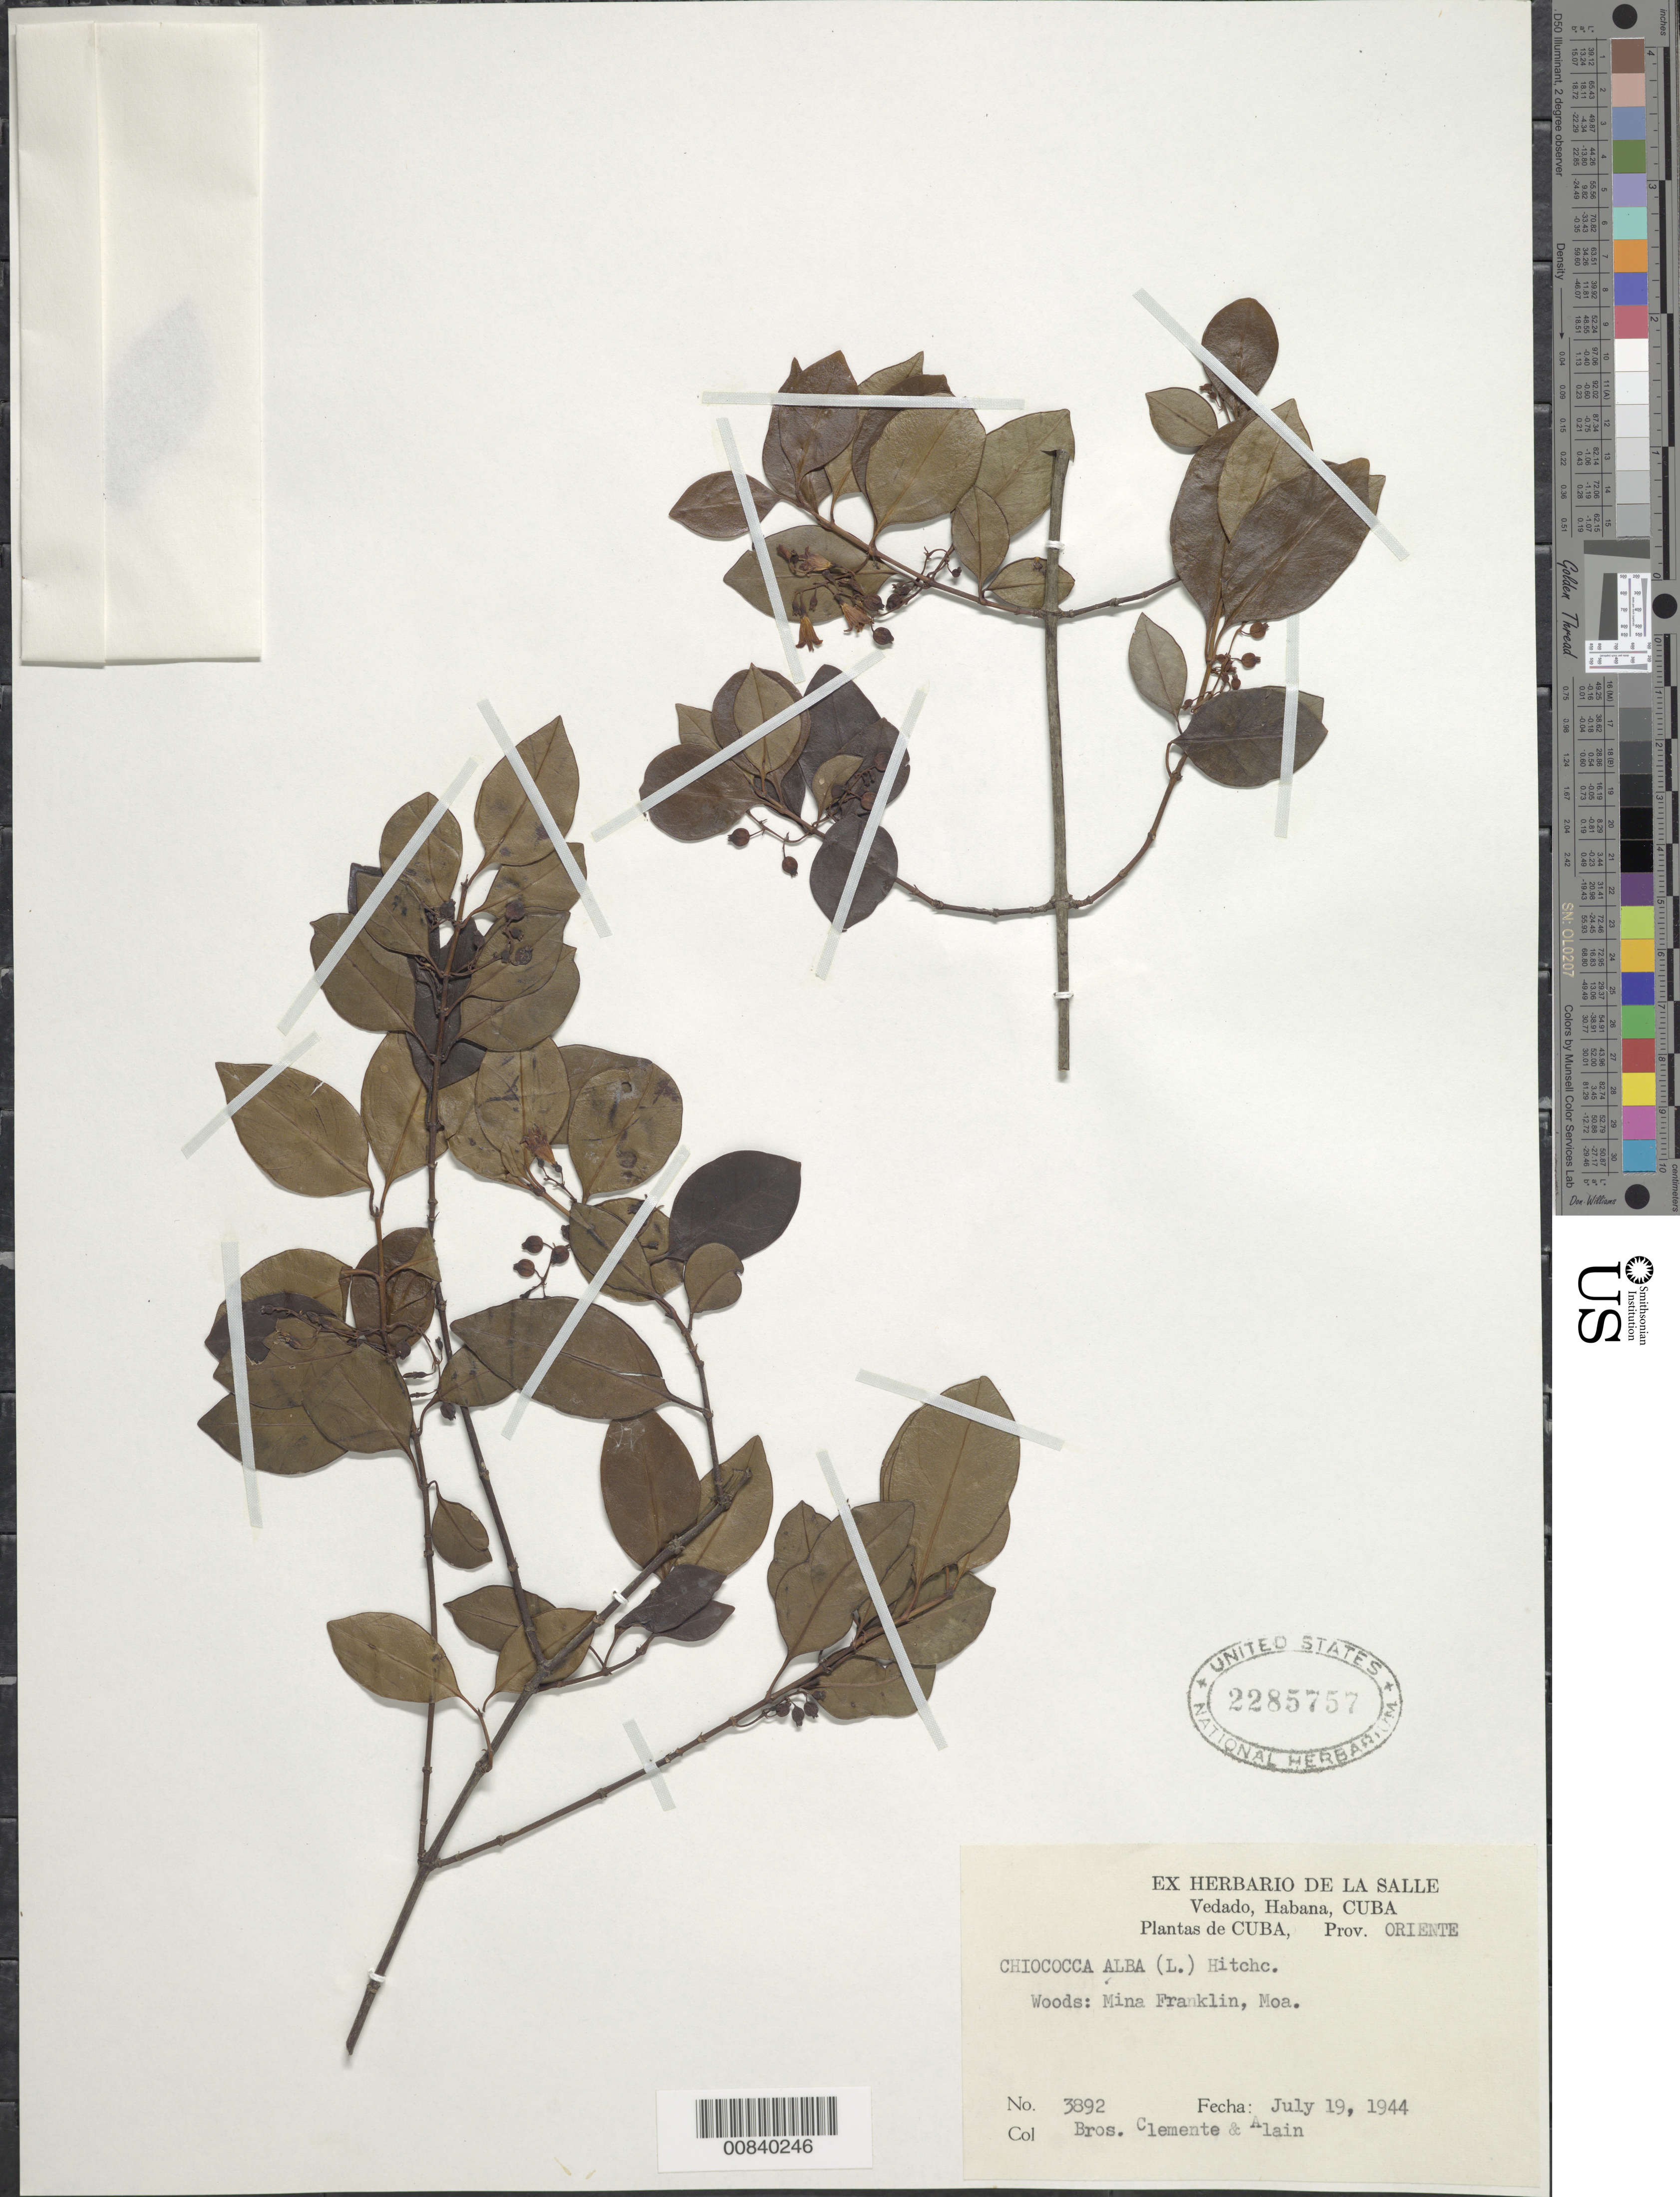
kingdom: Plantae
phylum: Tracheophyta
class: Magnoliopsida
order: Gentianales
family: Rubiaceae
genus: Chiococca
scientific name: Chiococca alba subsp. alba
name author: (L.) Hitchc.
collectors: Bro. Clemente & A. H. Liogier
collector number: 3892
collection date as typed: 19 Jul 1944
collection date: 1944-07-19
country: Cuba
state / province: Oriente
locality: Mina Franklin, Moa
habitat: Woods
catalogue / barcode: US 2285757